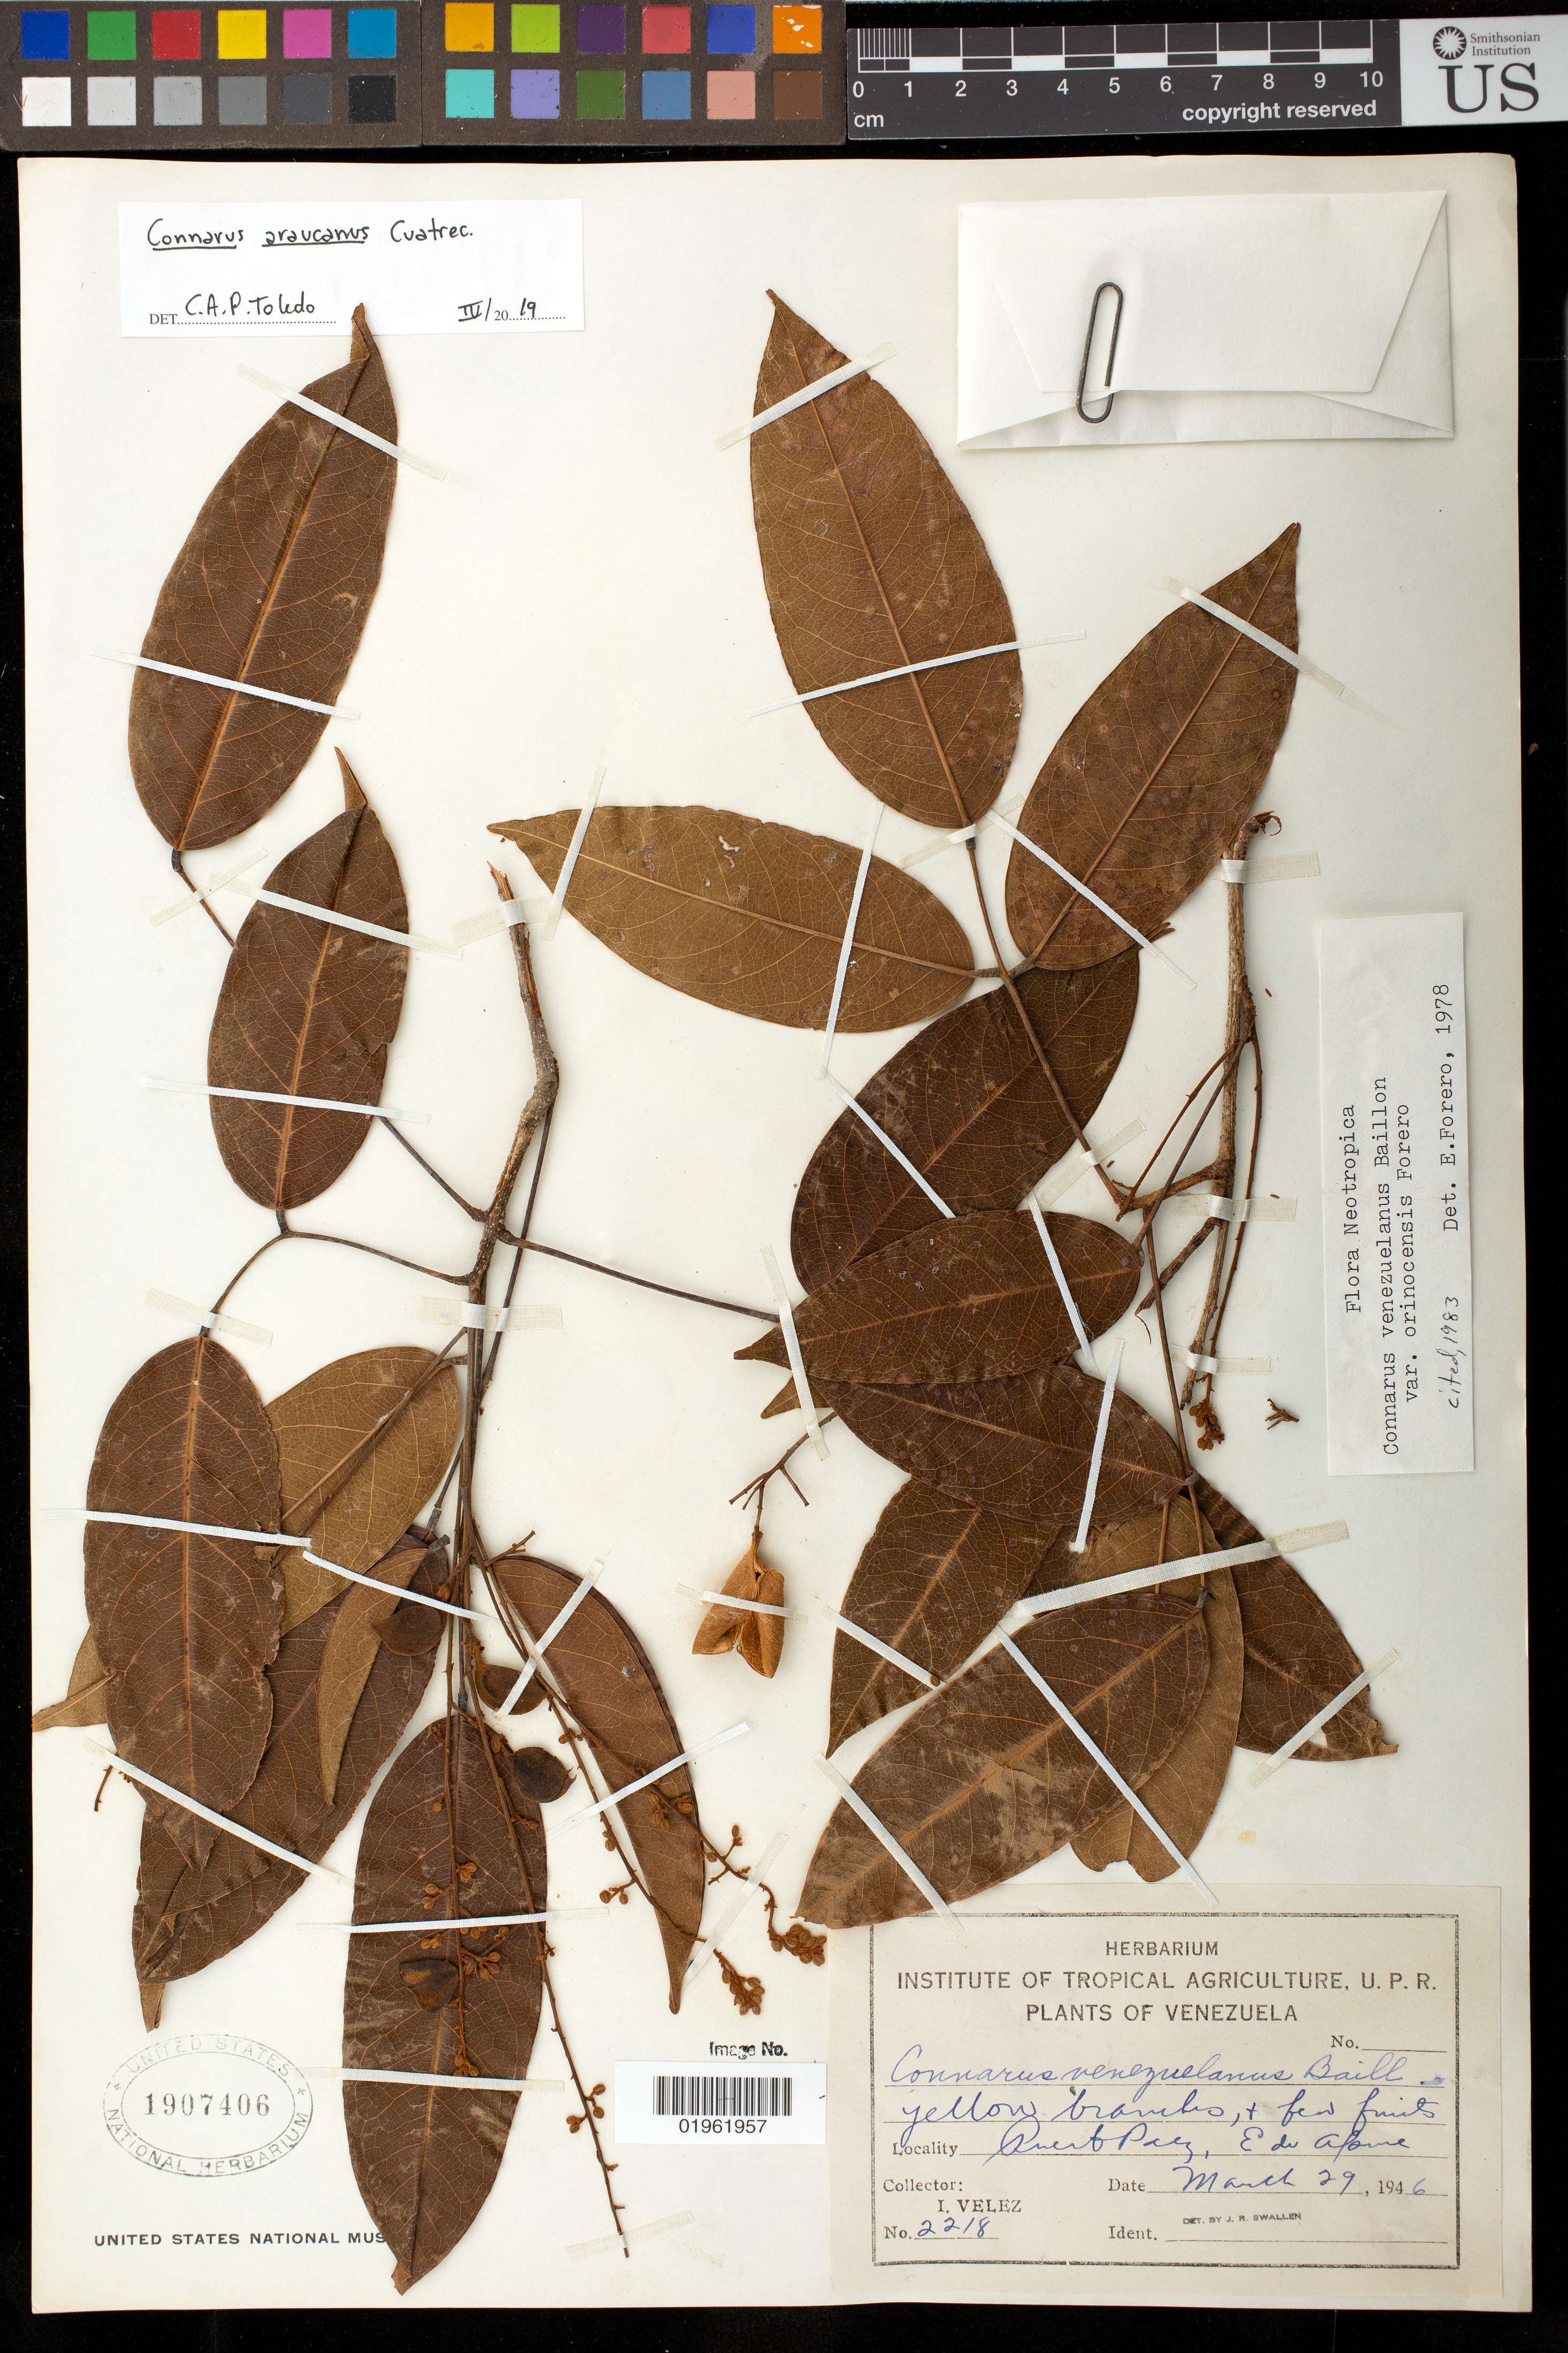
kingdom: Plantae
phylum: Tracheophyta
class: Magnoliopsida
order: Oxalidales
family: Connaraceae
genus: Connarus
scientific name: Connarus araucanus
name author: Cuatrec.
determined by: Toledo, Cassio Augusto Patrocinio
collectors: I. Velez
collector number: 2218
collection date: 1946-03-29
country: Venezuela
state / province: Apure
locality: Puerto Paez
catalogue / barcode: US 1907406